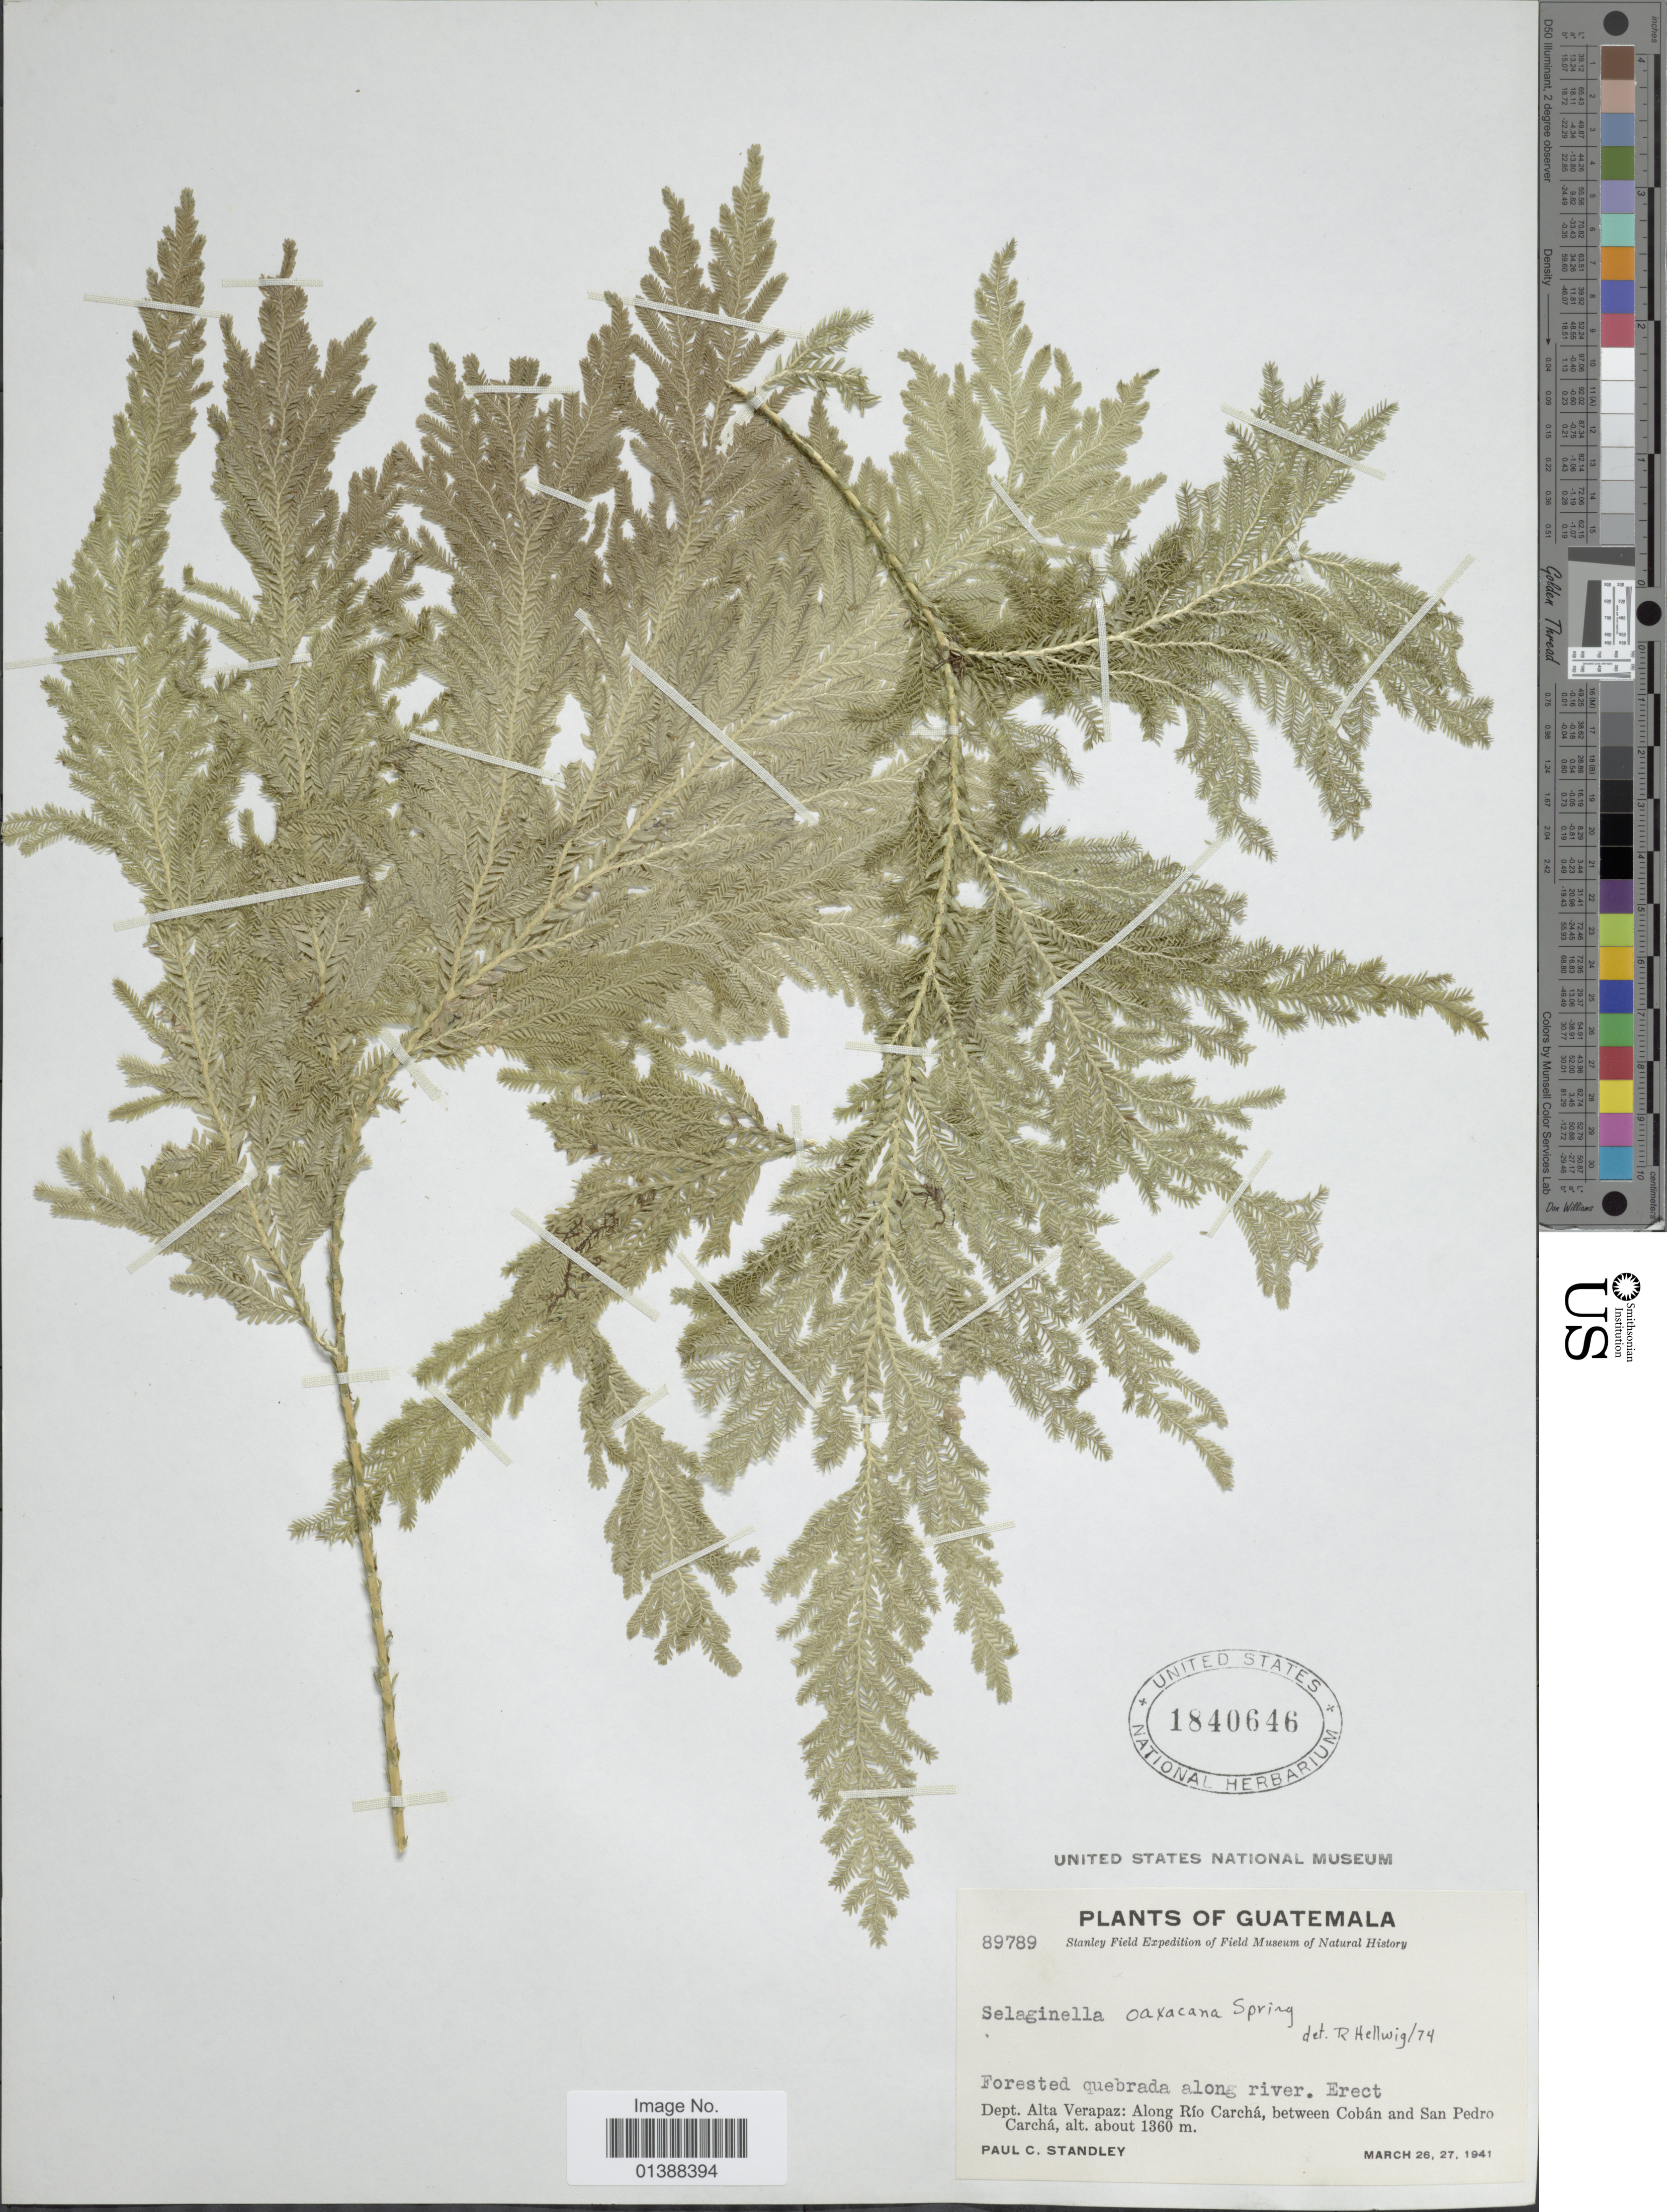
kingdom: Plantae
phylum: Tracheophyta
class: Lycopodiopsida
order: Selaginellales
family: Selaginellaceae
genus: Selaginella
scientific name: Selaginella oaxacana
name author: Spring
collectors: P. C. Standley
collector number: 89789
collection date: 1941-03-26/1941-03-27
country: Guatemala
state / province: Alta Verapaz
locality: Along Río Carcha, between and San Pedro Carchá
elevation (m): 1360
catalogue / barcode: US 1840646